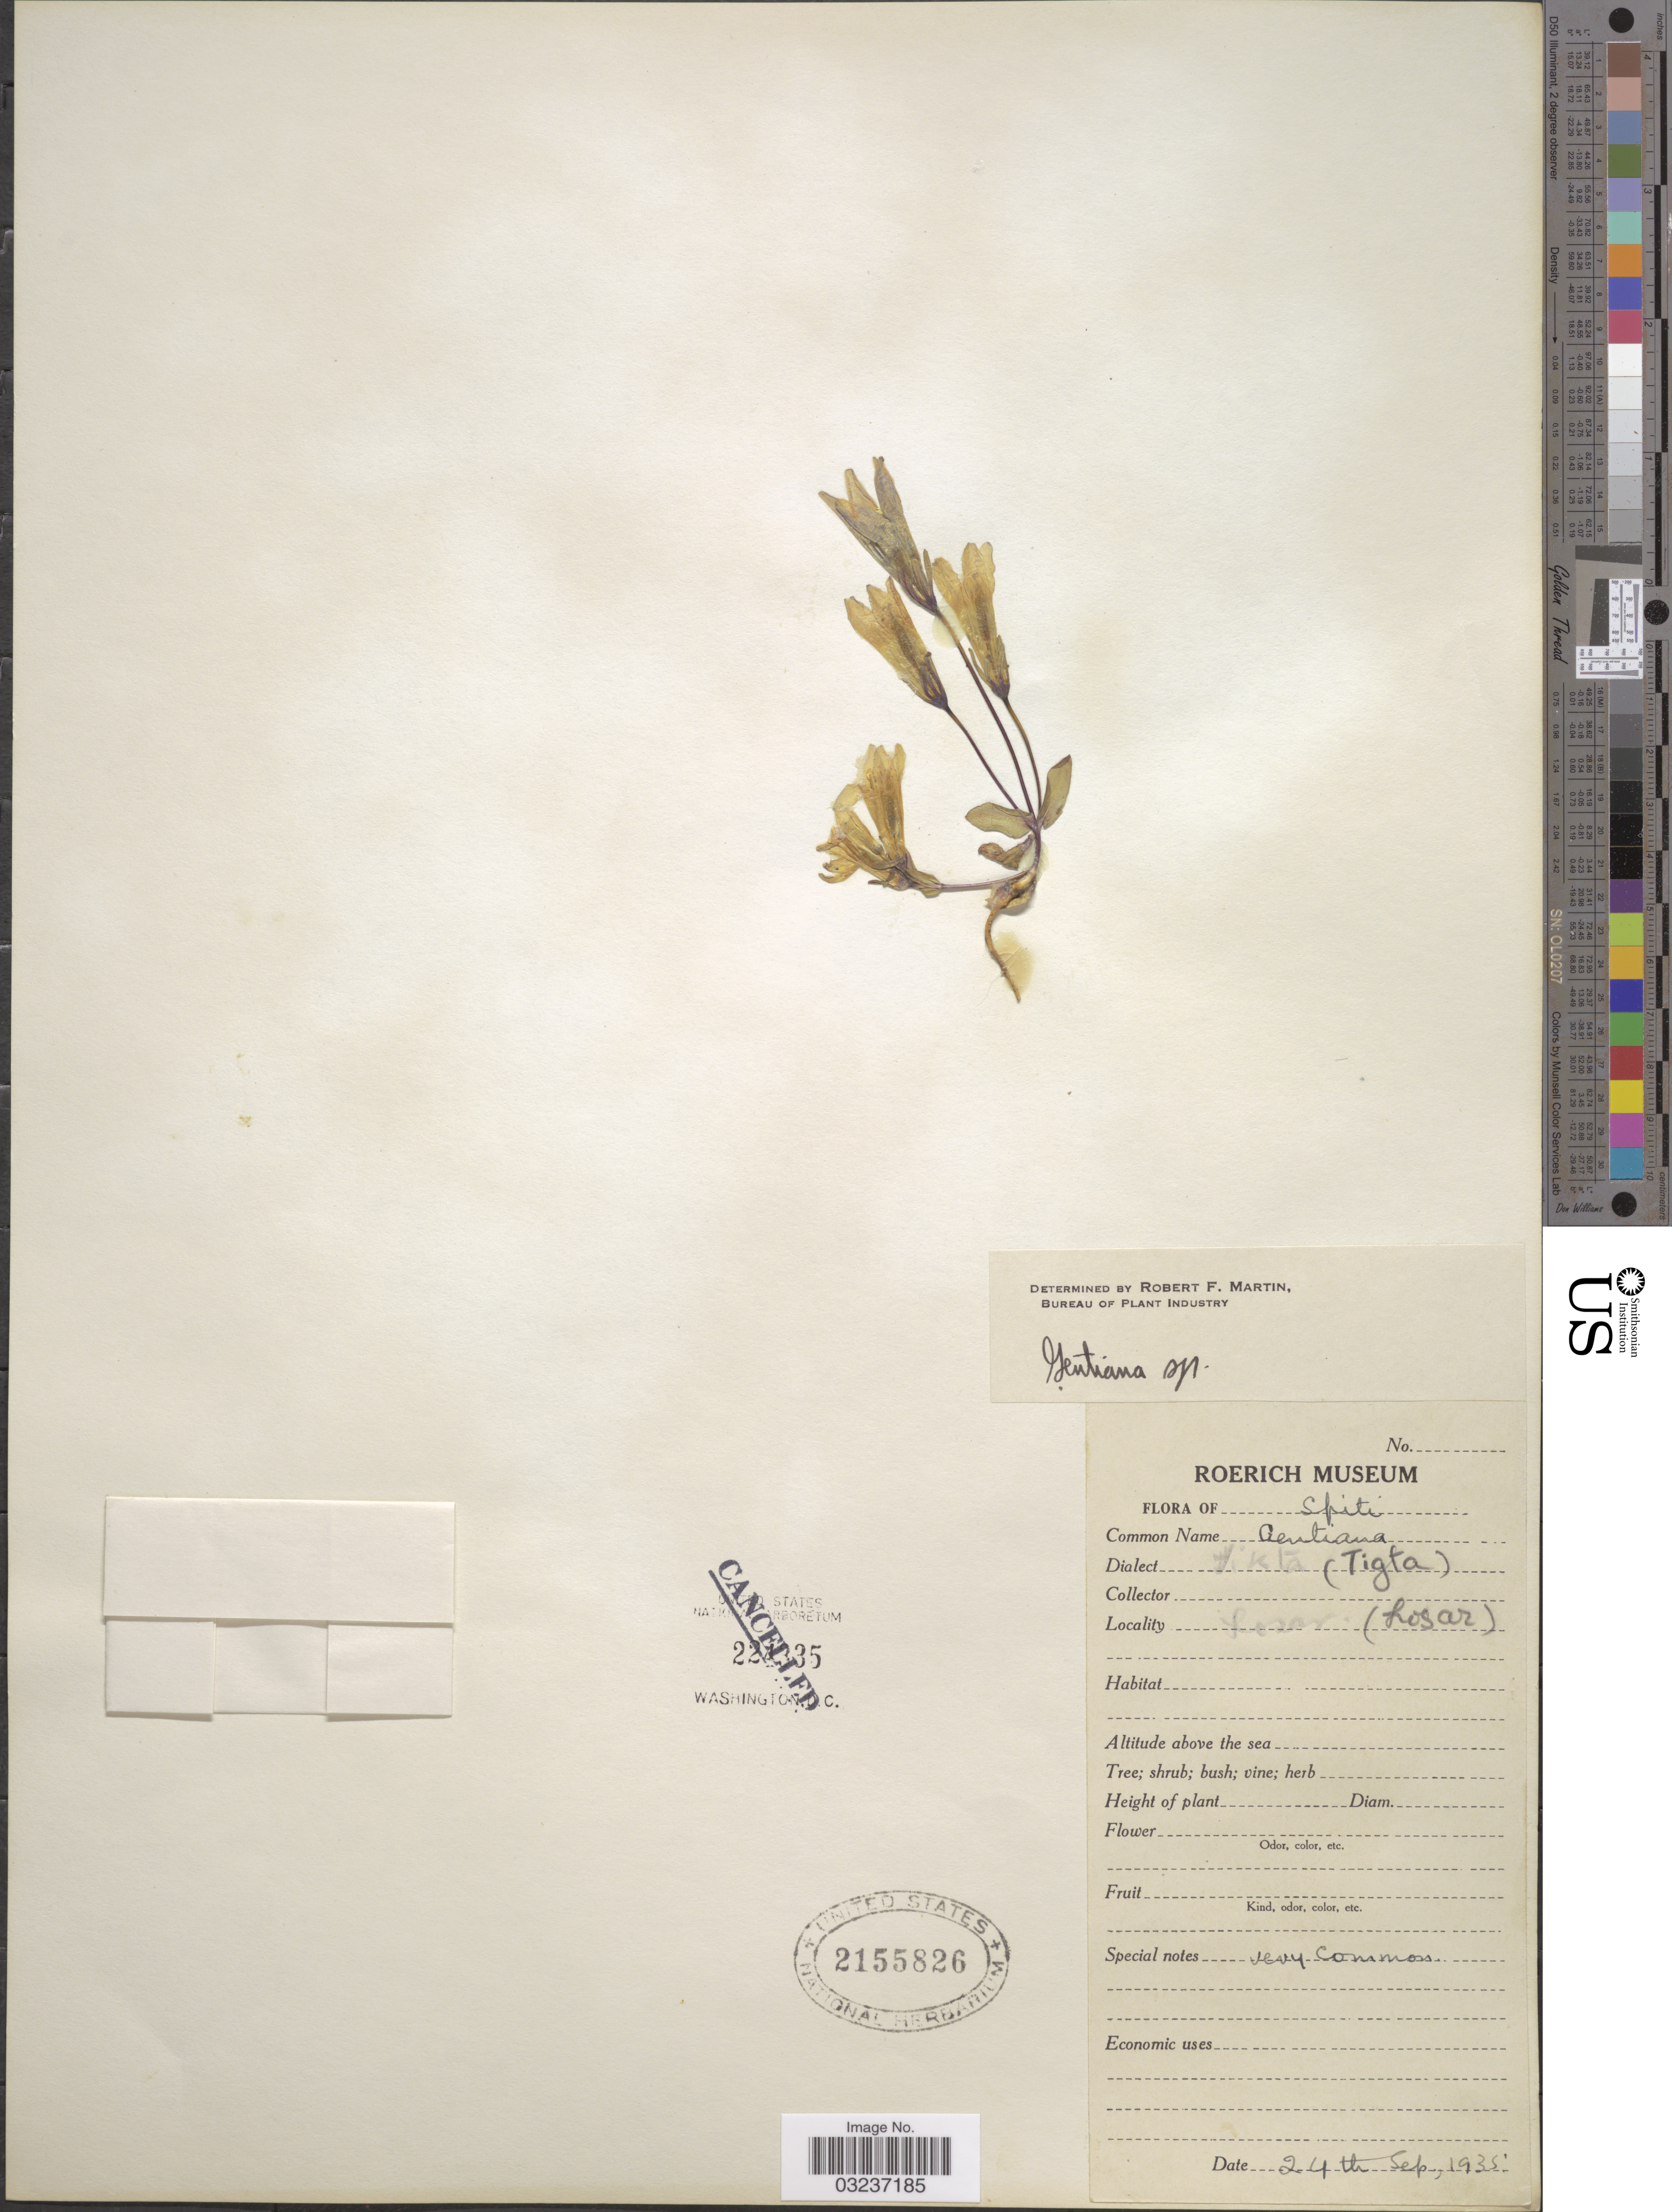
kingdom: Plantae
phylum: Tracheophyta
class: Magnoliopsida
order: Gentianales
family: Gentianaceae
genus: Gentiana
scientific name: Gentiana sp.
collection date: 1935-09-24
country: India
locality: Spiti. Losar.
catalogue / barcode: US 2155826